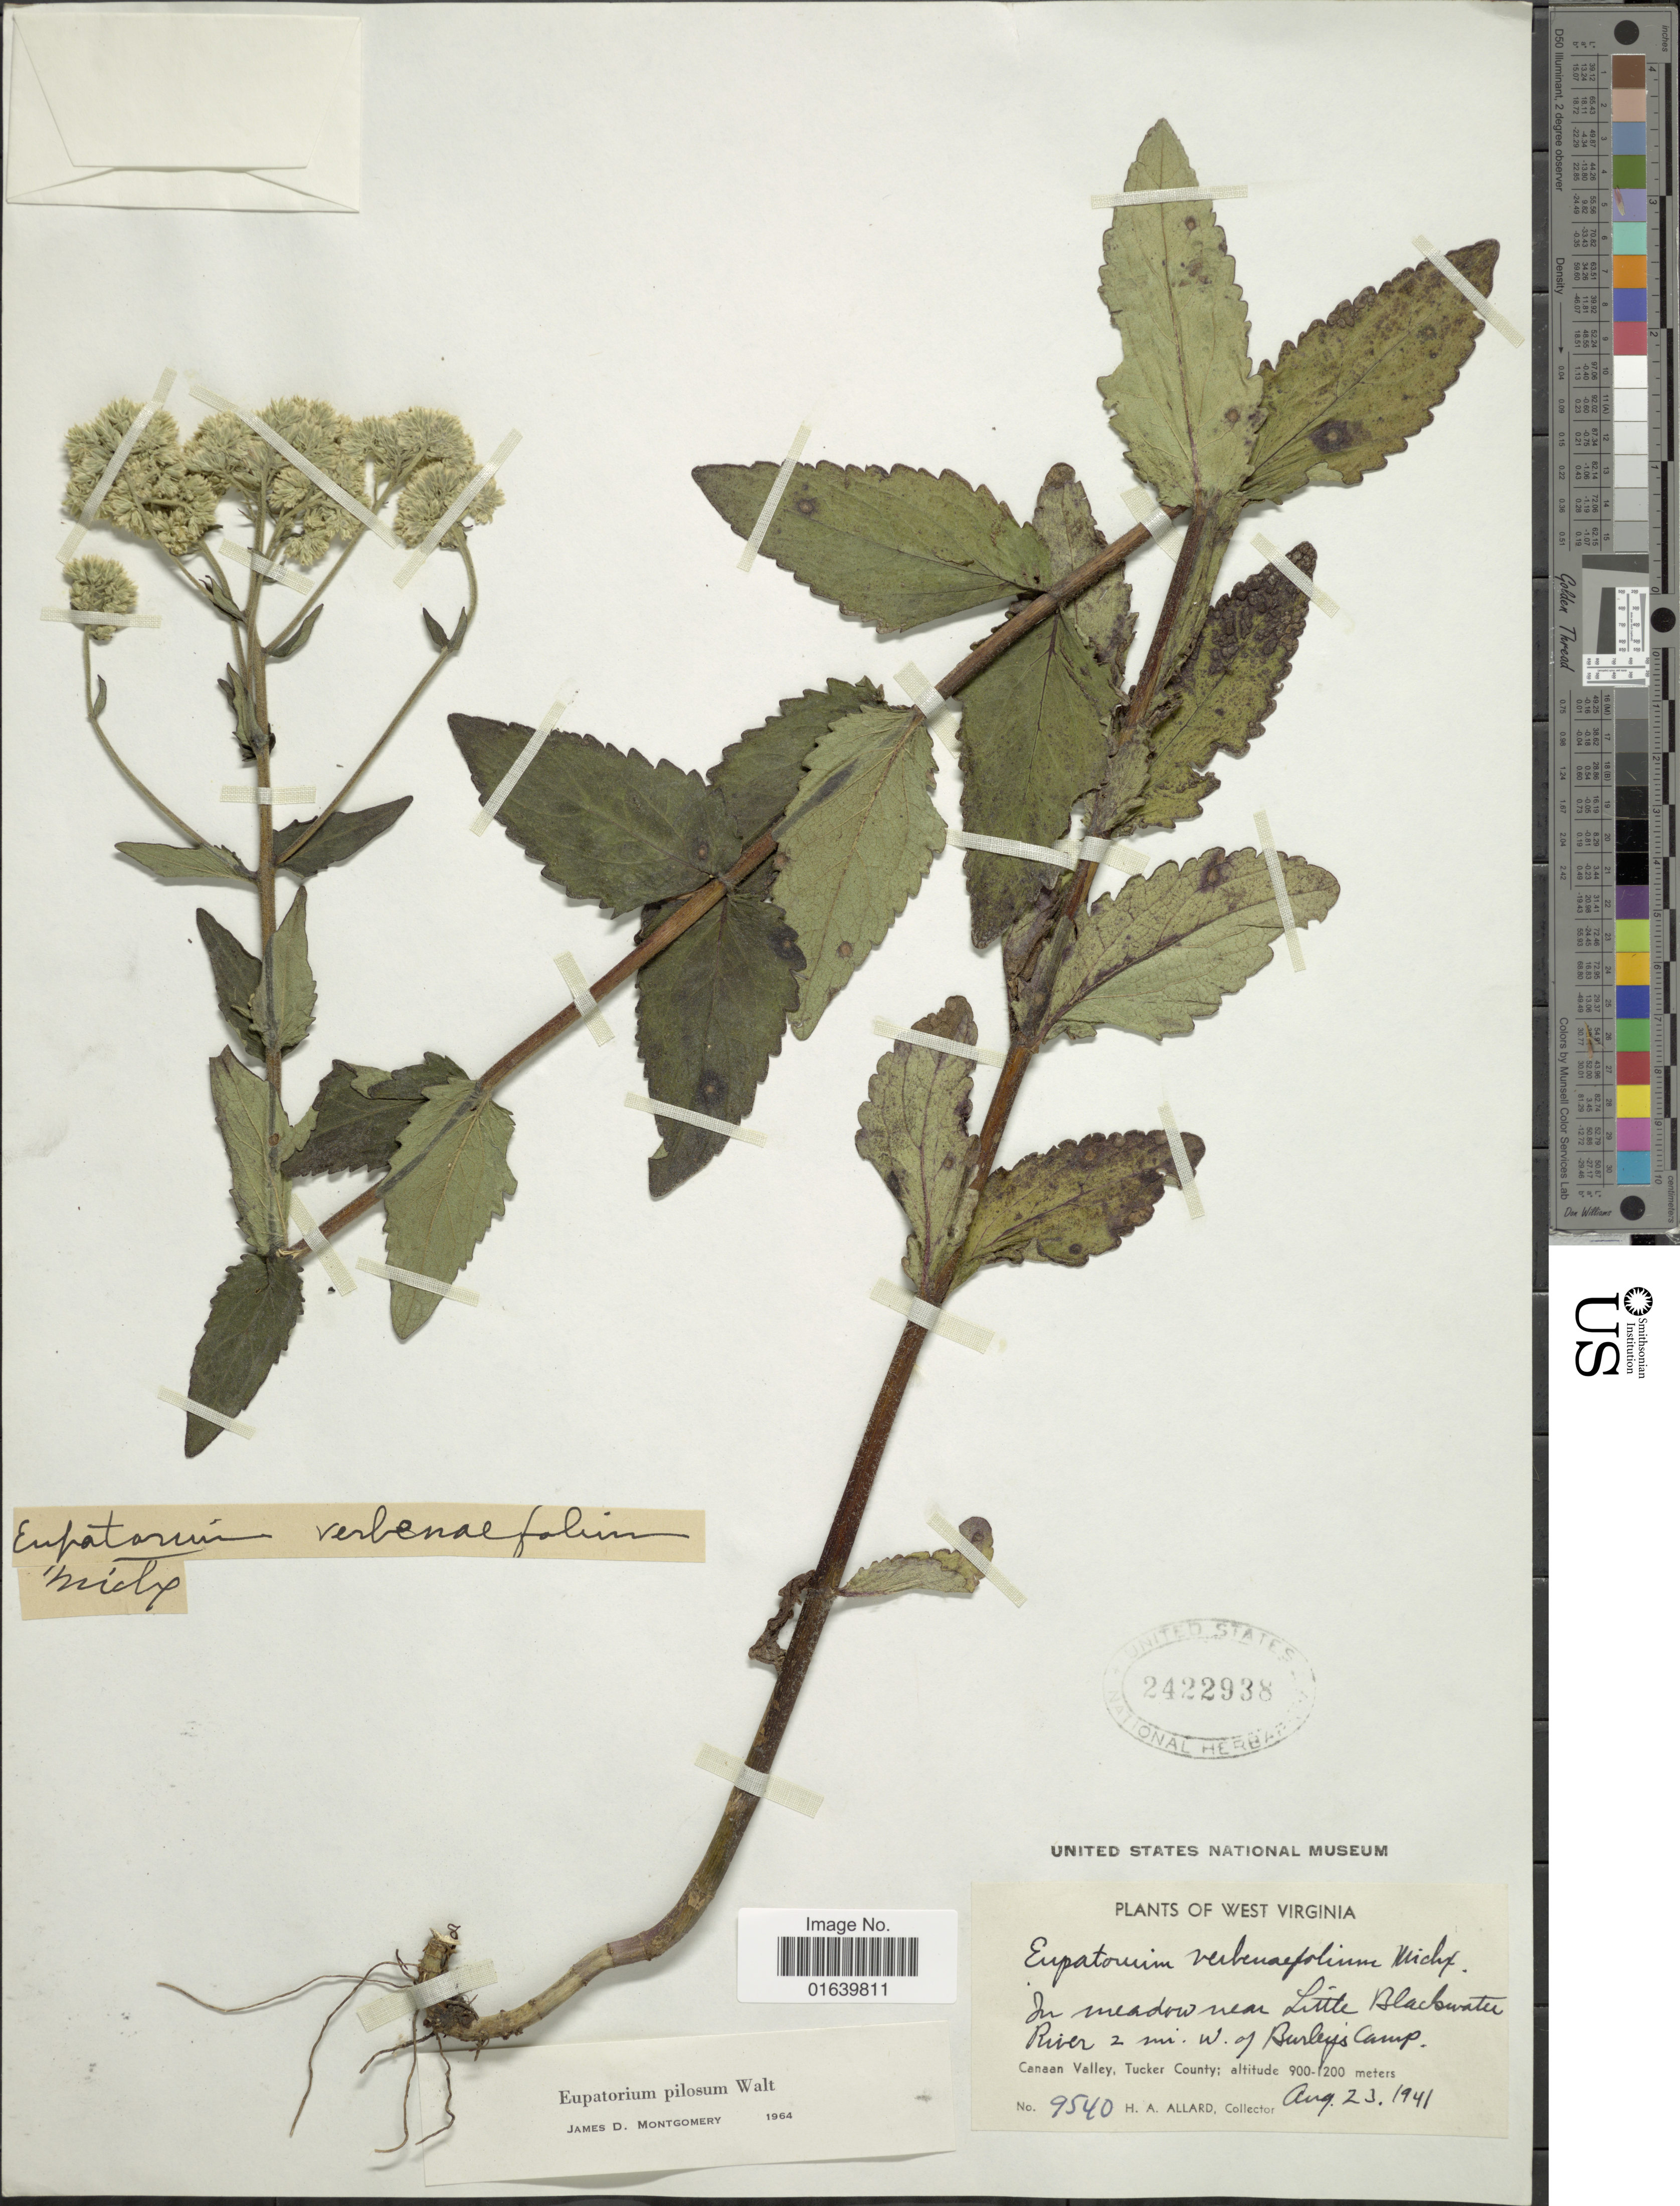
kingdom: Plantae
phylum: Tracheophyta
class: Magnoliopsida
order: Asterales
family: Asteraceae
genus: Eupatorium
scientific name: Eupatorium pilosum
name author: Walter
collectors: H. A. Allard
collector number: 9540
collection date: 1941-08-23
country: United States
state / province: West Virginia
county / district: Tucker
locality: Near Little Blackwater River, 2 mi. W of Burley's Camp. Canaan Valley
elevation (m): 900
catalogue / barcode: US 2422938